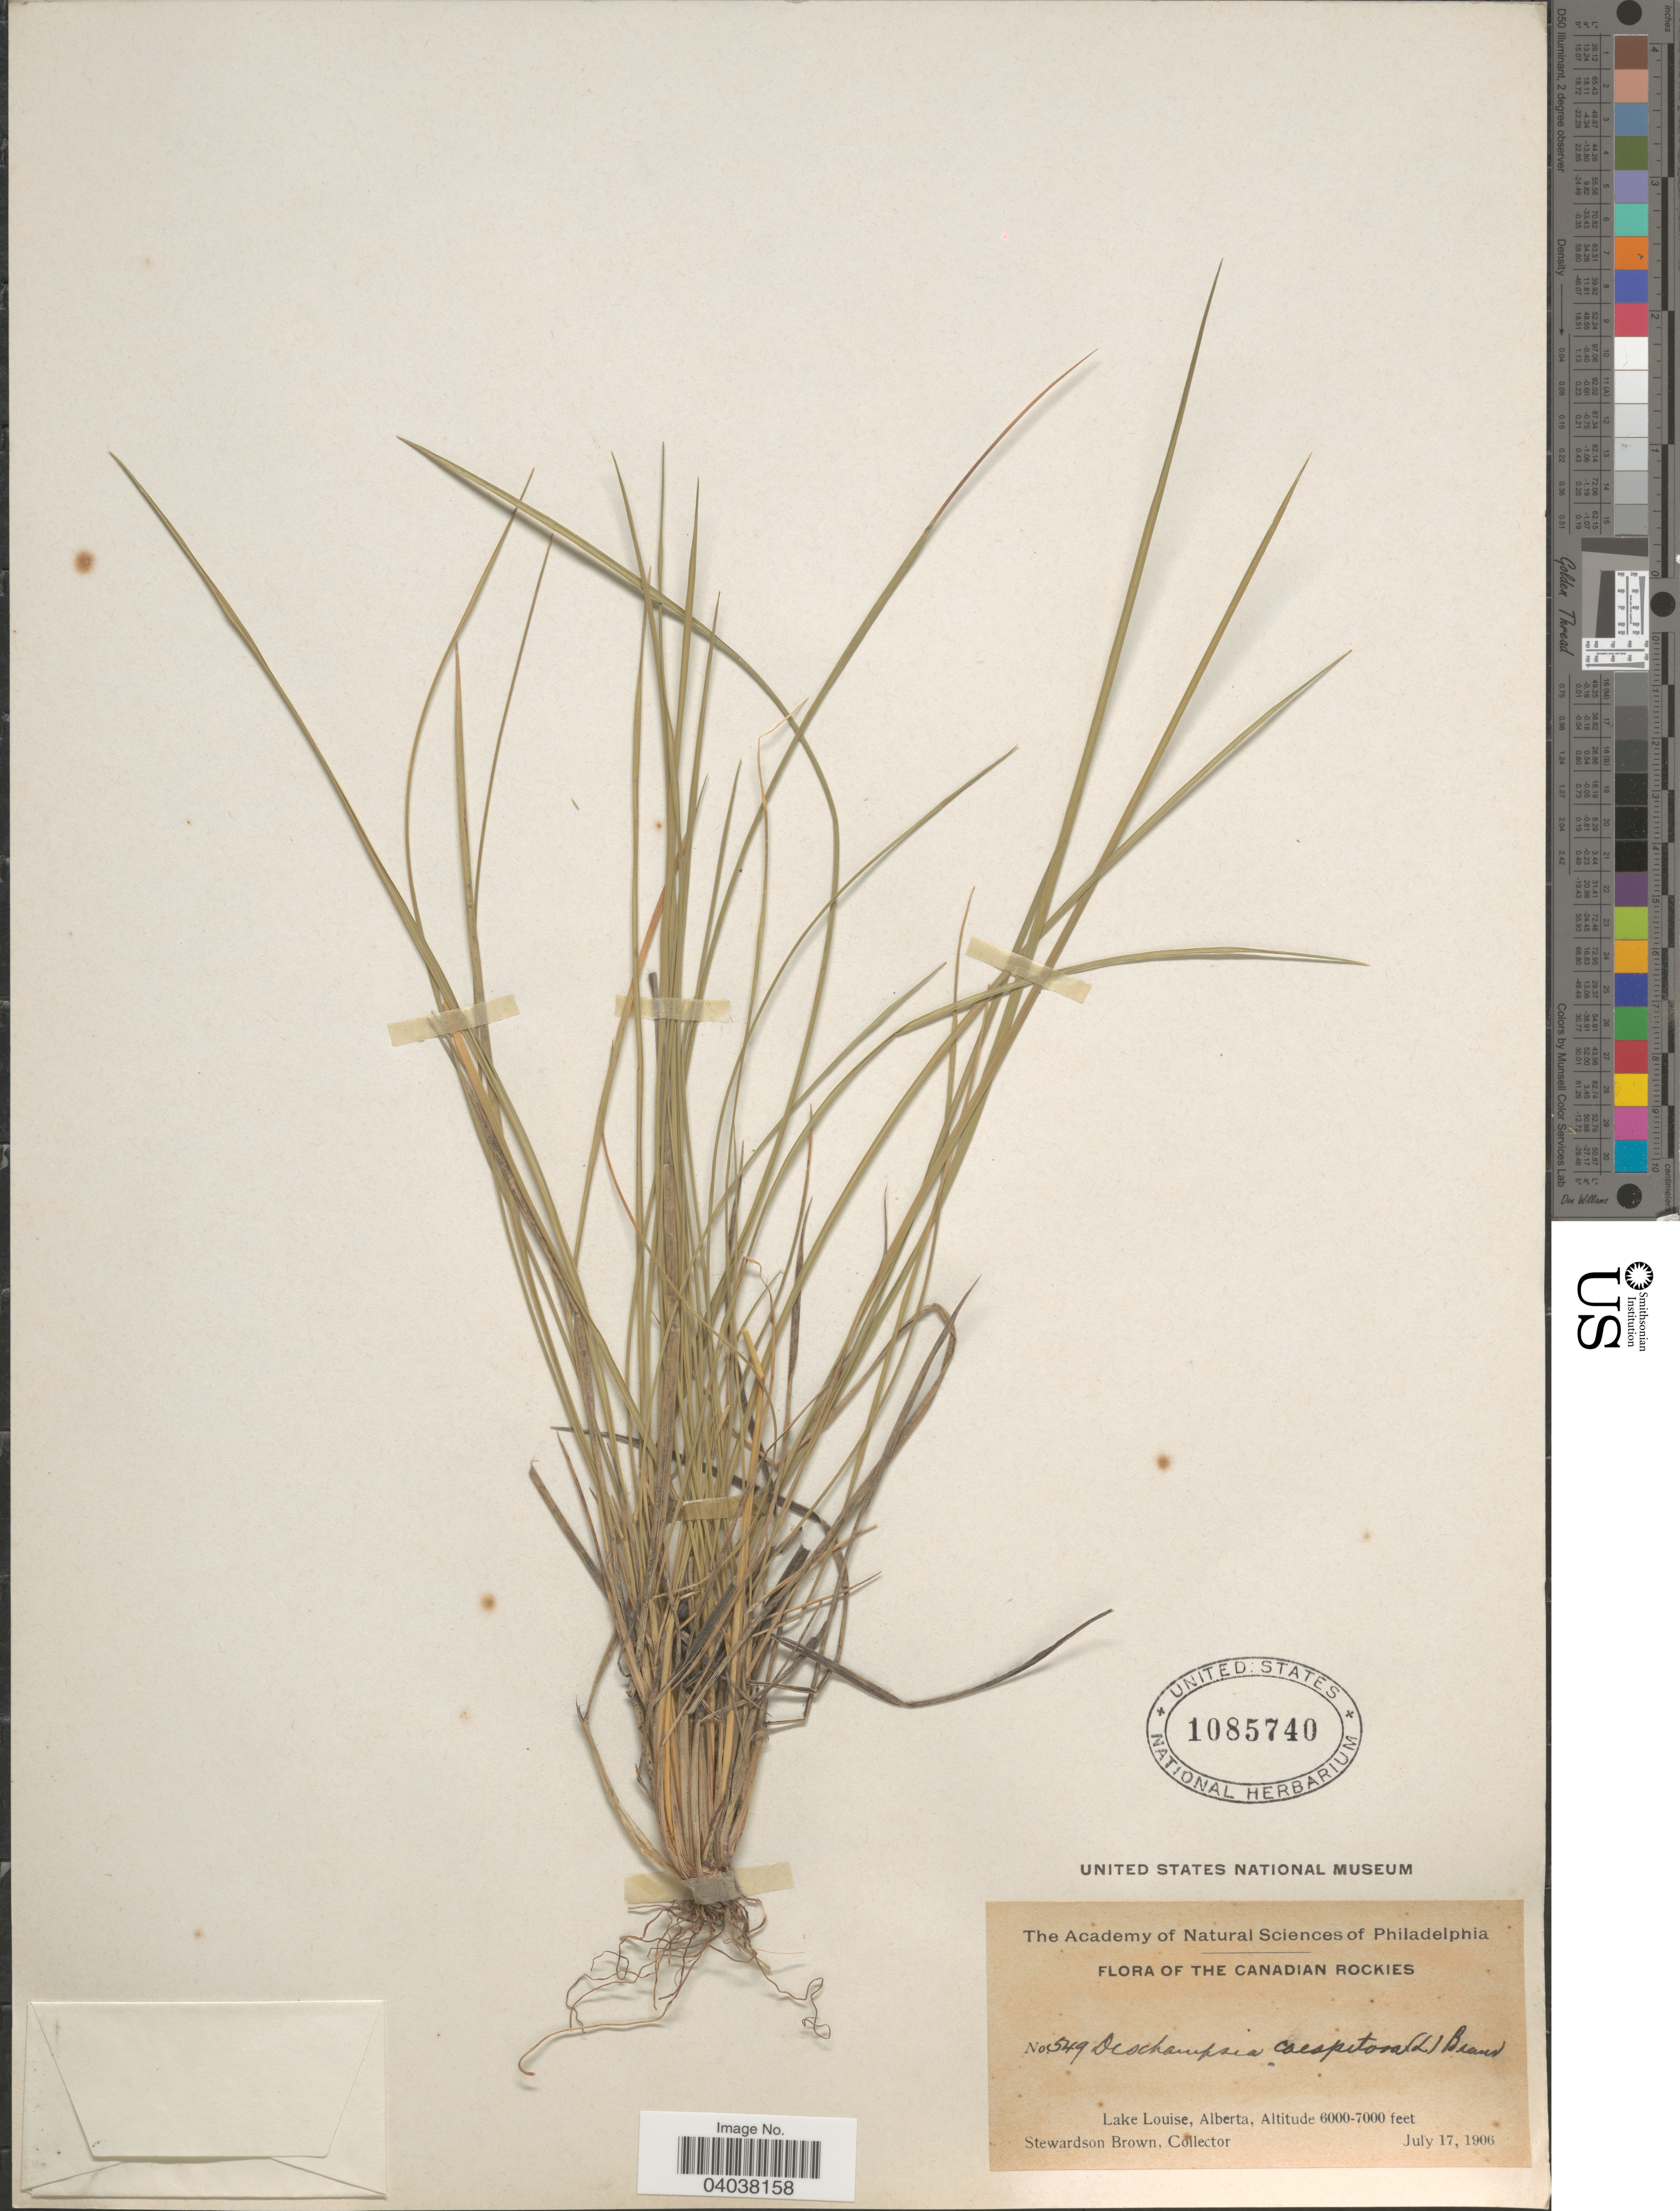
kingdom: Plantae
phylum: Tracheophyta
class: Liliopsida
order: Poales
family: Poaceae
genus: Deschampsia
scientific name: Deschampsia cespitosa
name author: (L.) P. Beauv.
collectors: S. Brown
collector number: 549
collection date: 1906-07-17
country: Canada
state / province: Alberta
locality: The Canadian Rockies. Lake Louise.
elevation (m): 1829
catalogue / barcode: US 1085740